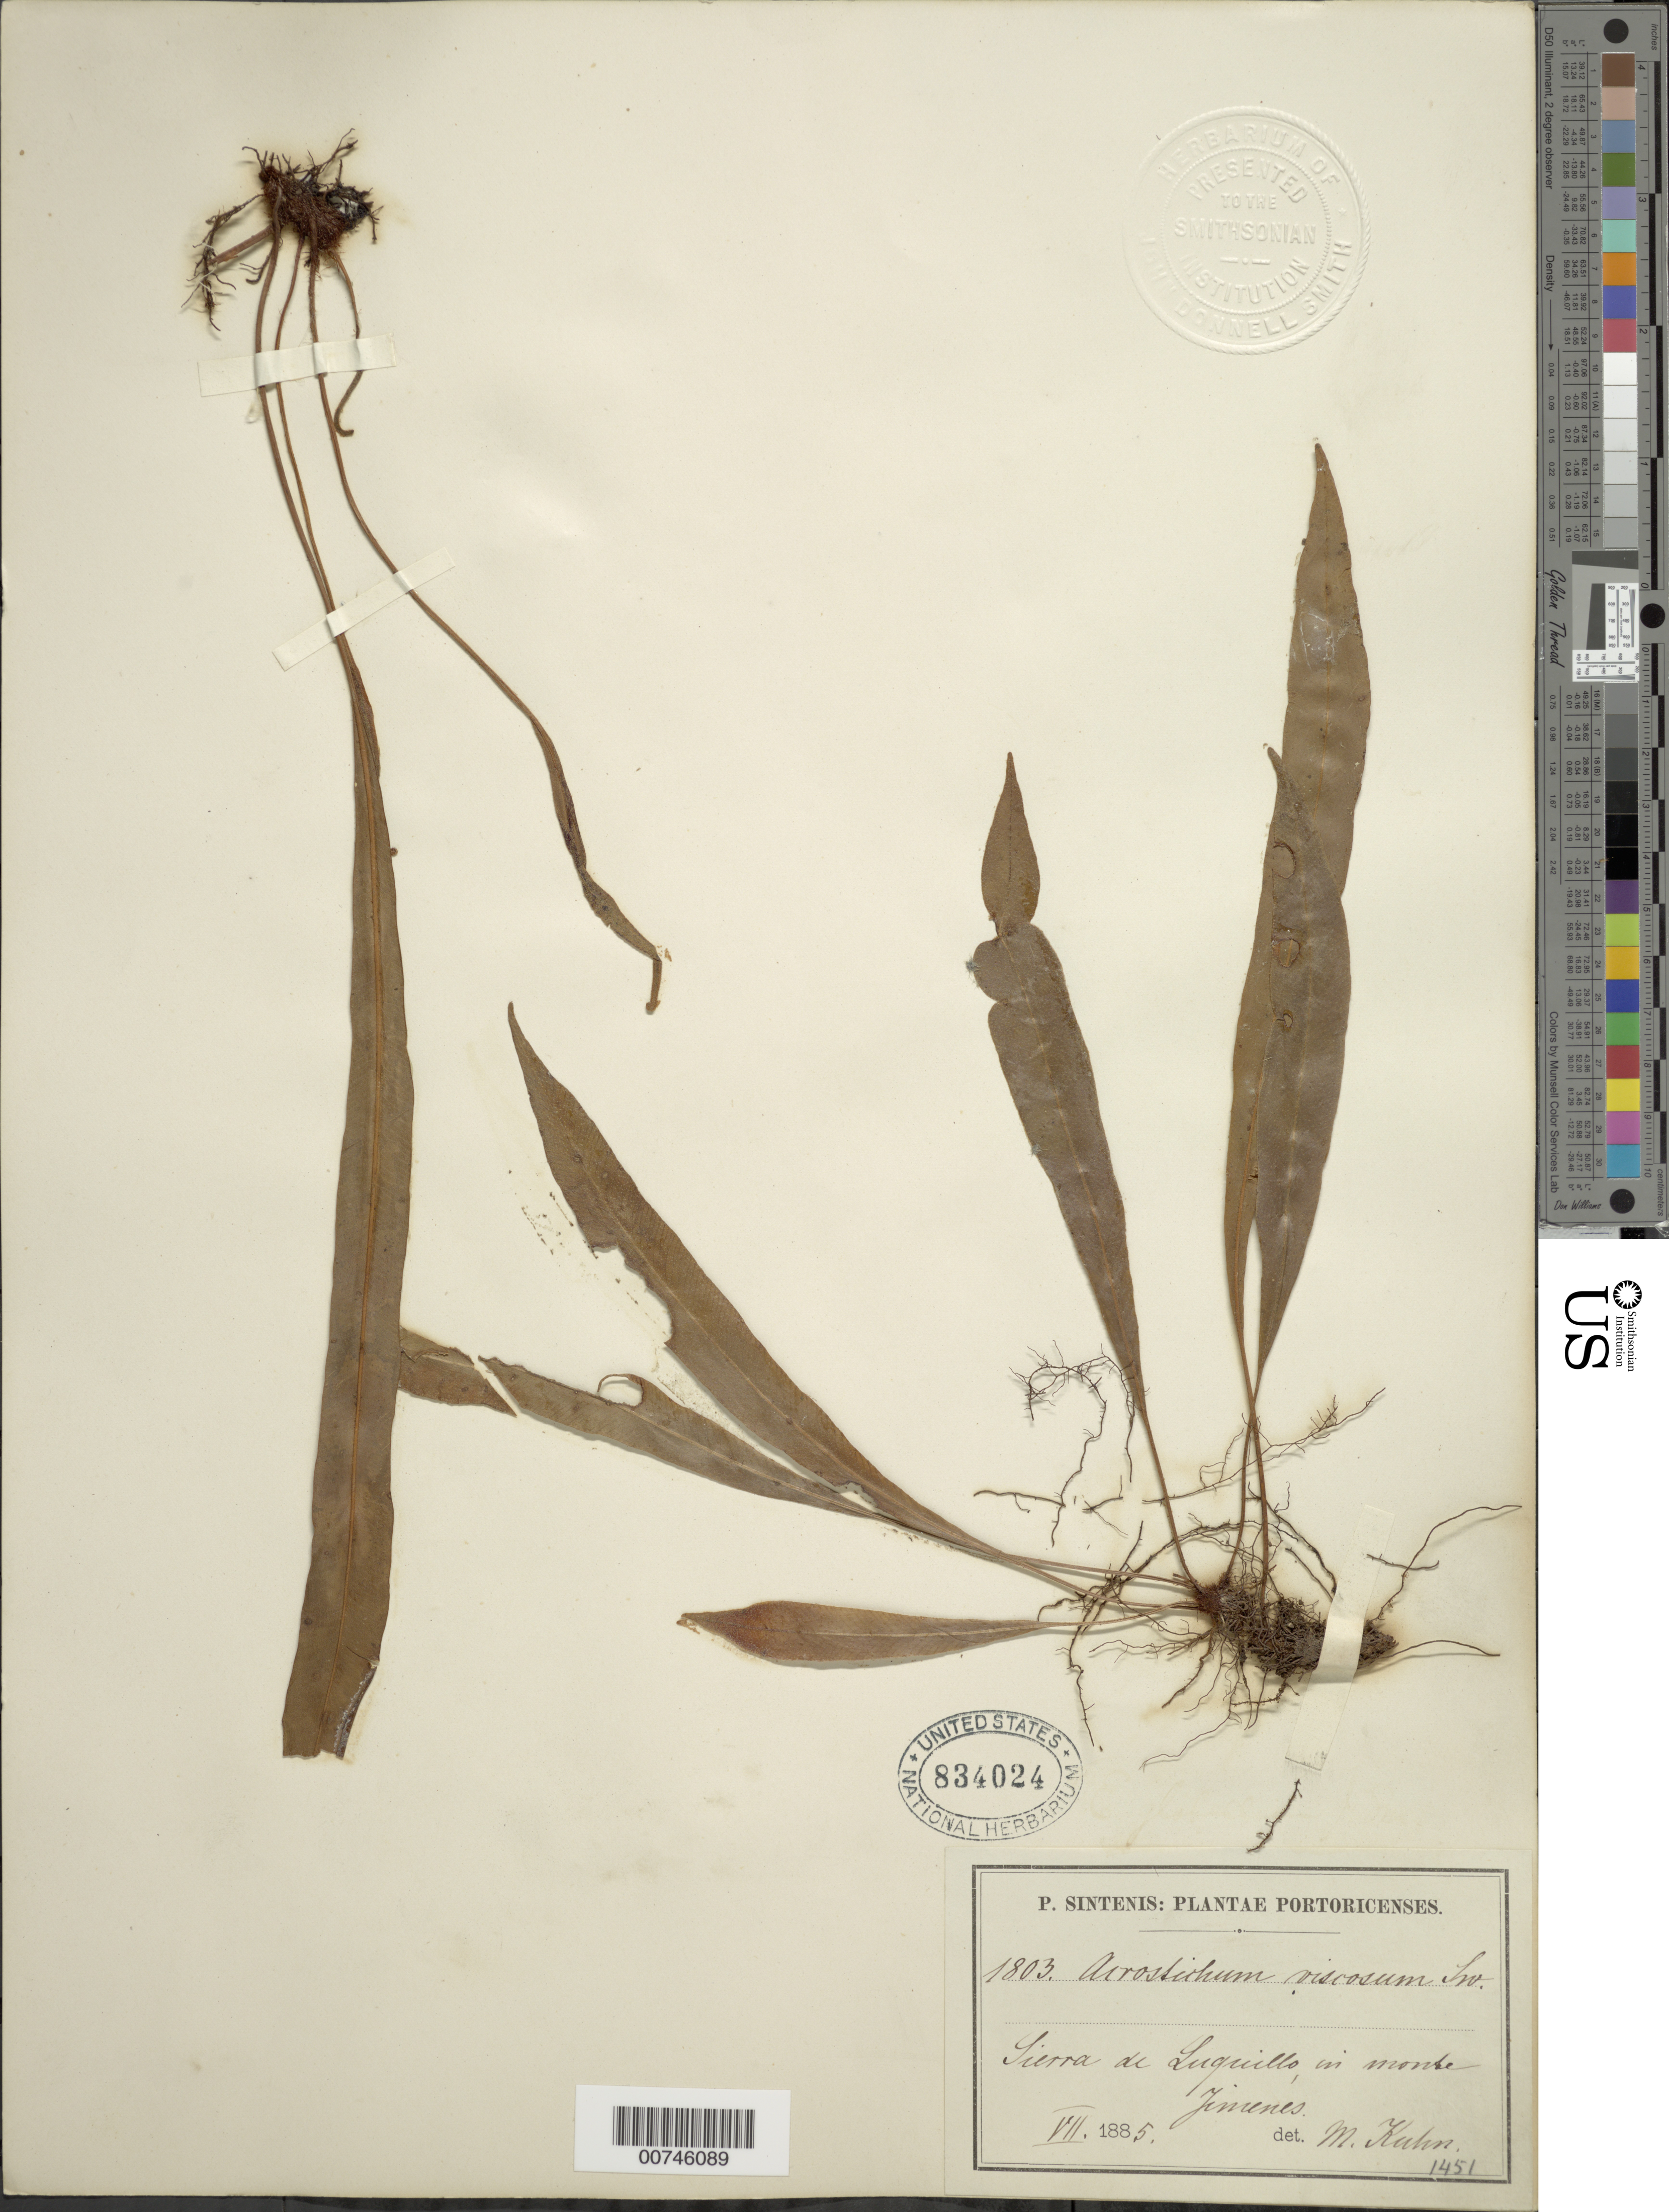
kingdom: Plantae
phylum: Tracheophyta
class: Polypodiopsida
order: Polypodiales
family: Dryopteridaceae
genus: Elaphoglossum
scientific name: Elaphoglossum petiolatum var. dussii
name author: (Underw. ex Maxon) Proctor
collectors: P. Sintenis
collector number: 1803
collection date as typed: Aug 1885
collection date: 1885-08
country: Puerto Rico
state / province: Luquillo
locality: Sierra de Luquillo, in monte Jimenes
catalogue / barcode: US 834024